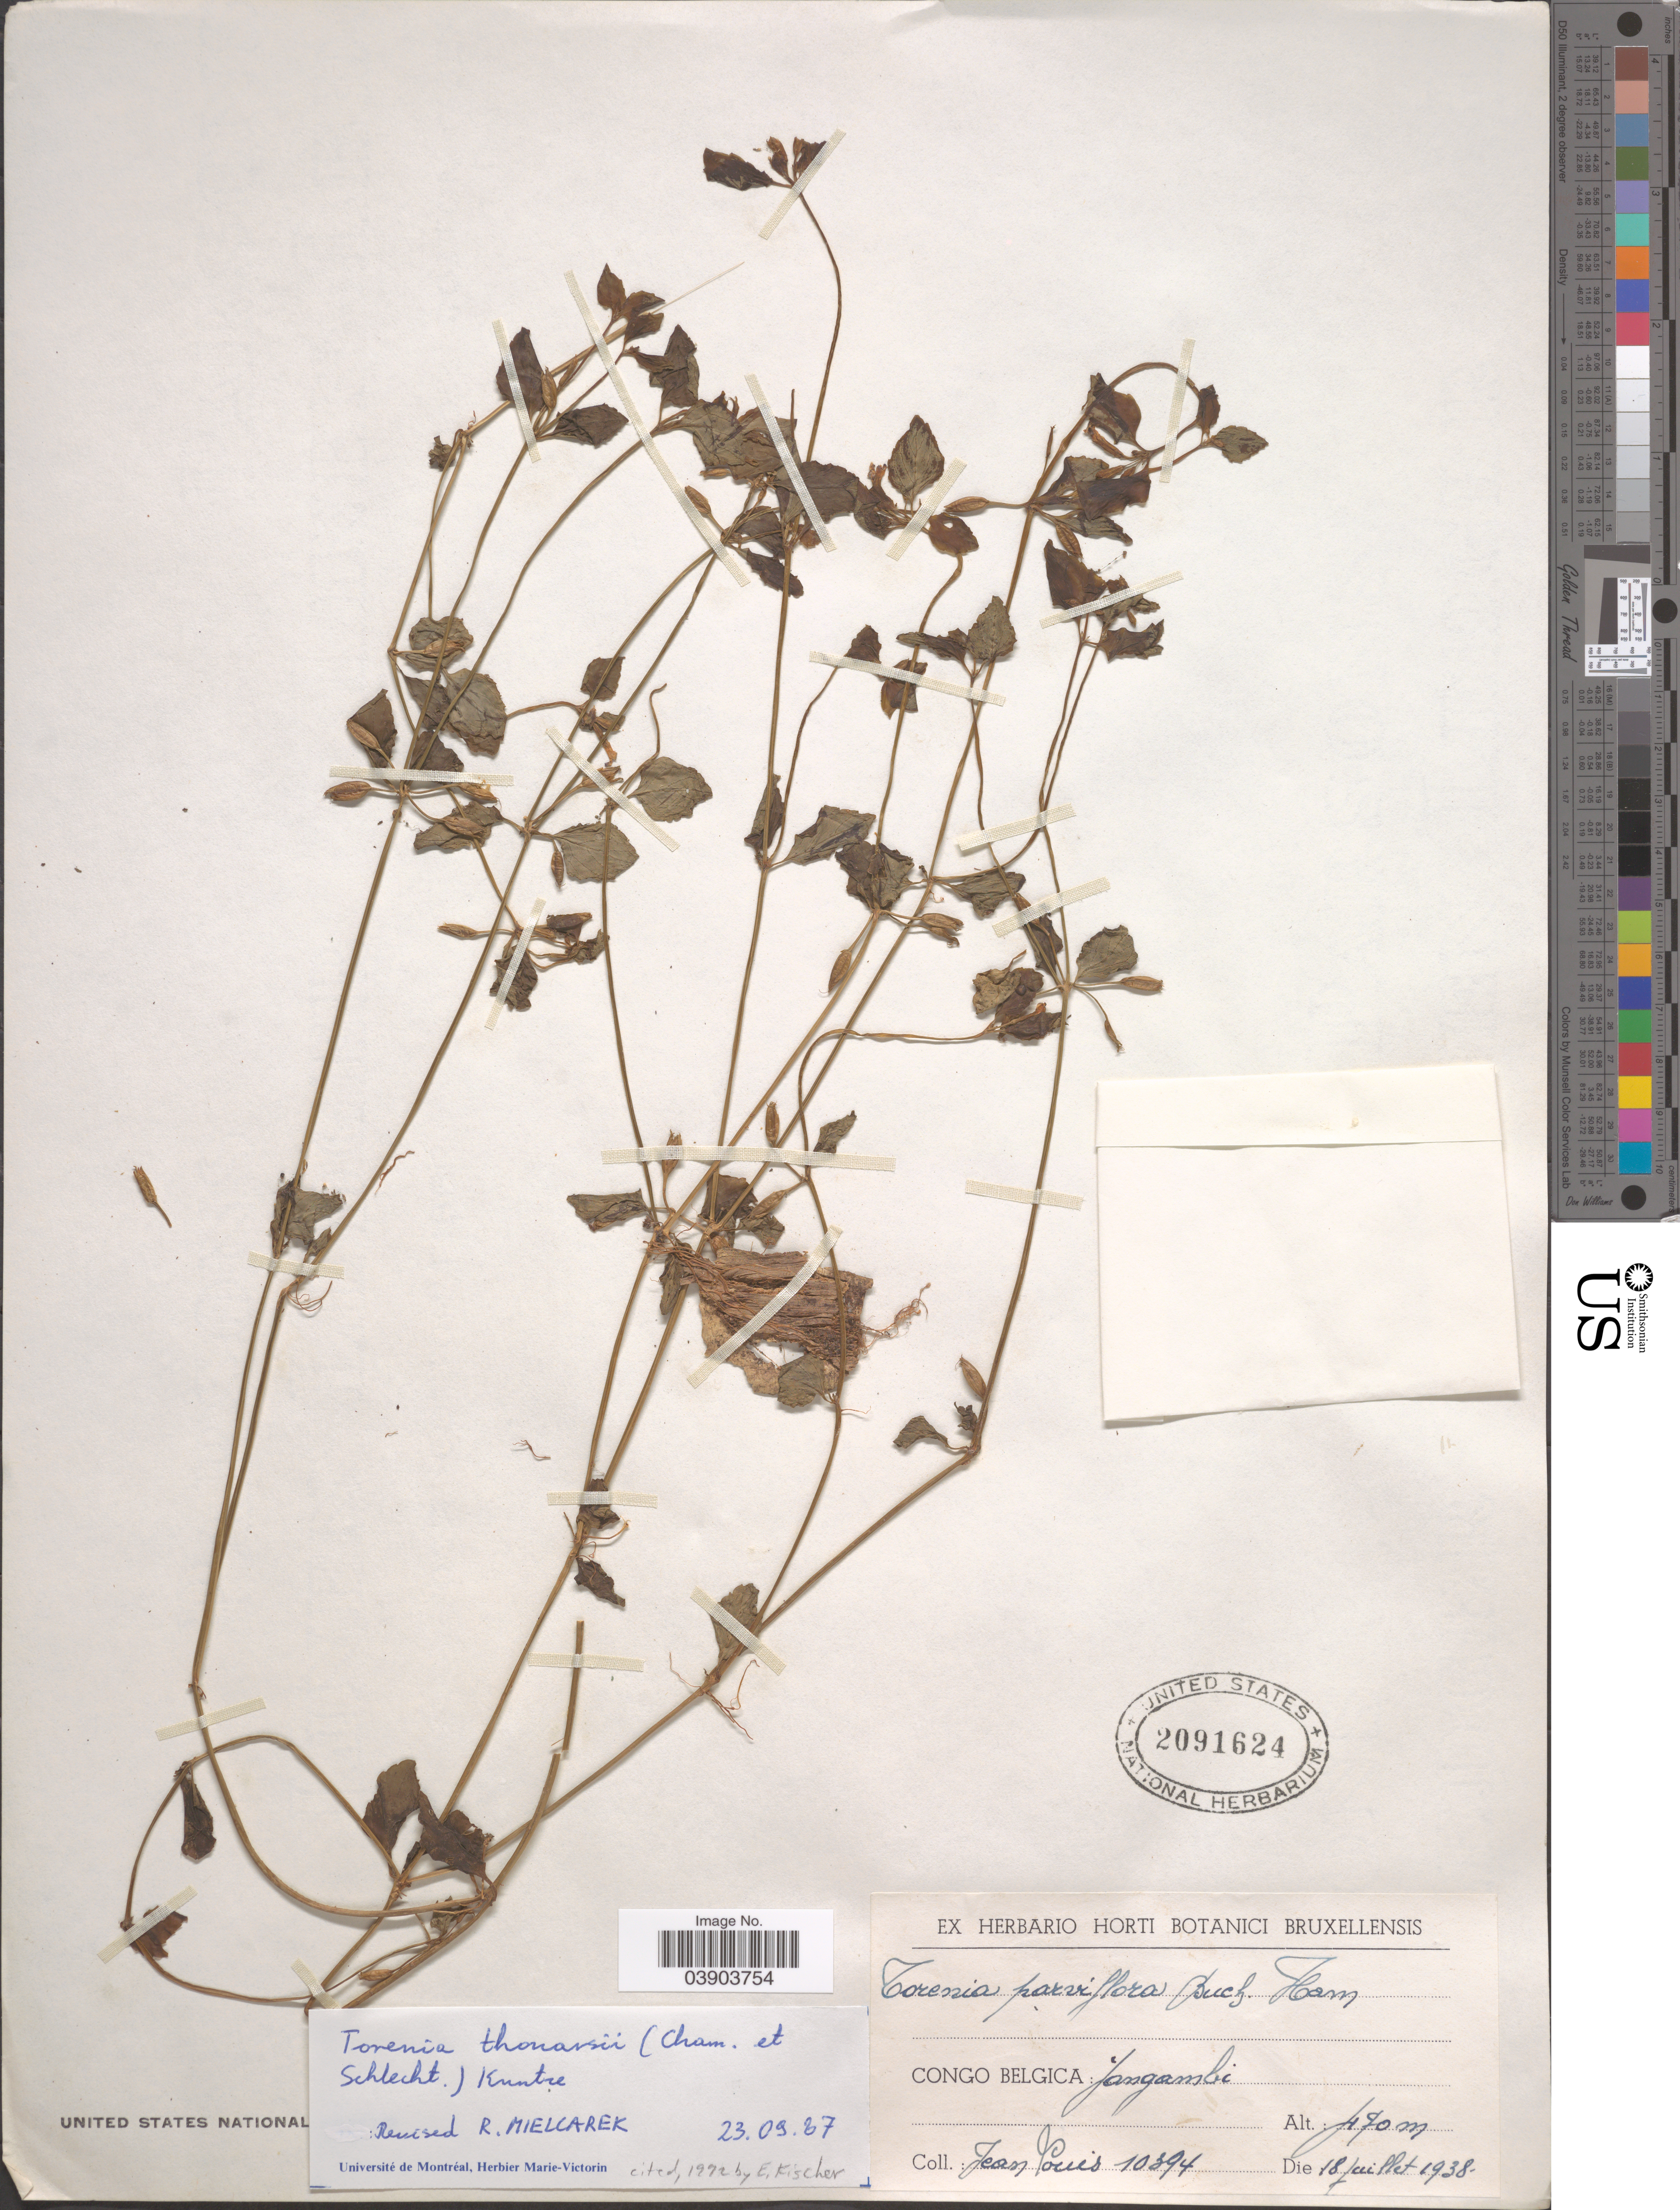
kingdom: Plantae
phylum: Tracheophyta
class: Magnoliopsida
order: Lamiales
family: Linderniaceae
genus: Torenia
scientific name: Torenia thouarsii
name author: (Cham. & Schltdl.) Kuntze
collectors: J. Louis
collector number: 10394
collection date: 1938-07-18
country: Congo, Democratic Republic of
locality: Congo Belgica: Hangambi.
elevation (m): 470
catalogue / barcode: US 2091624